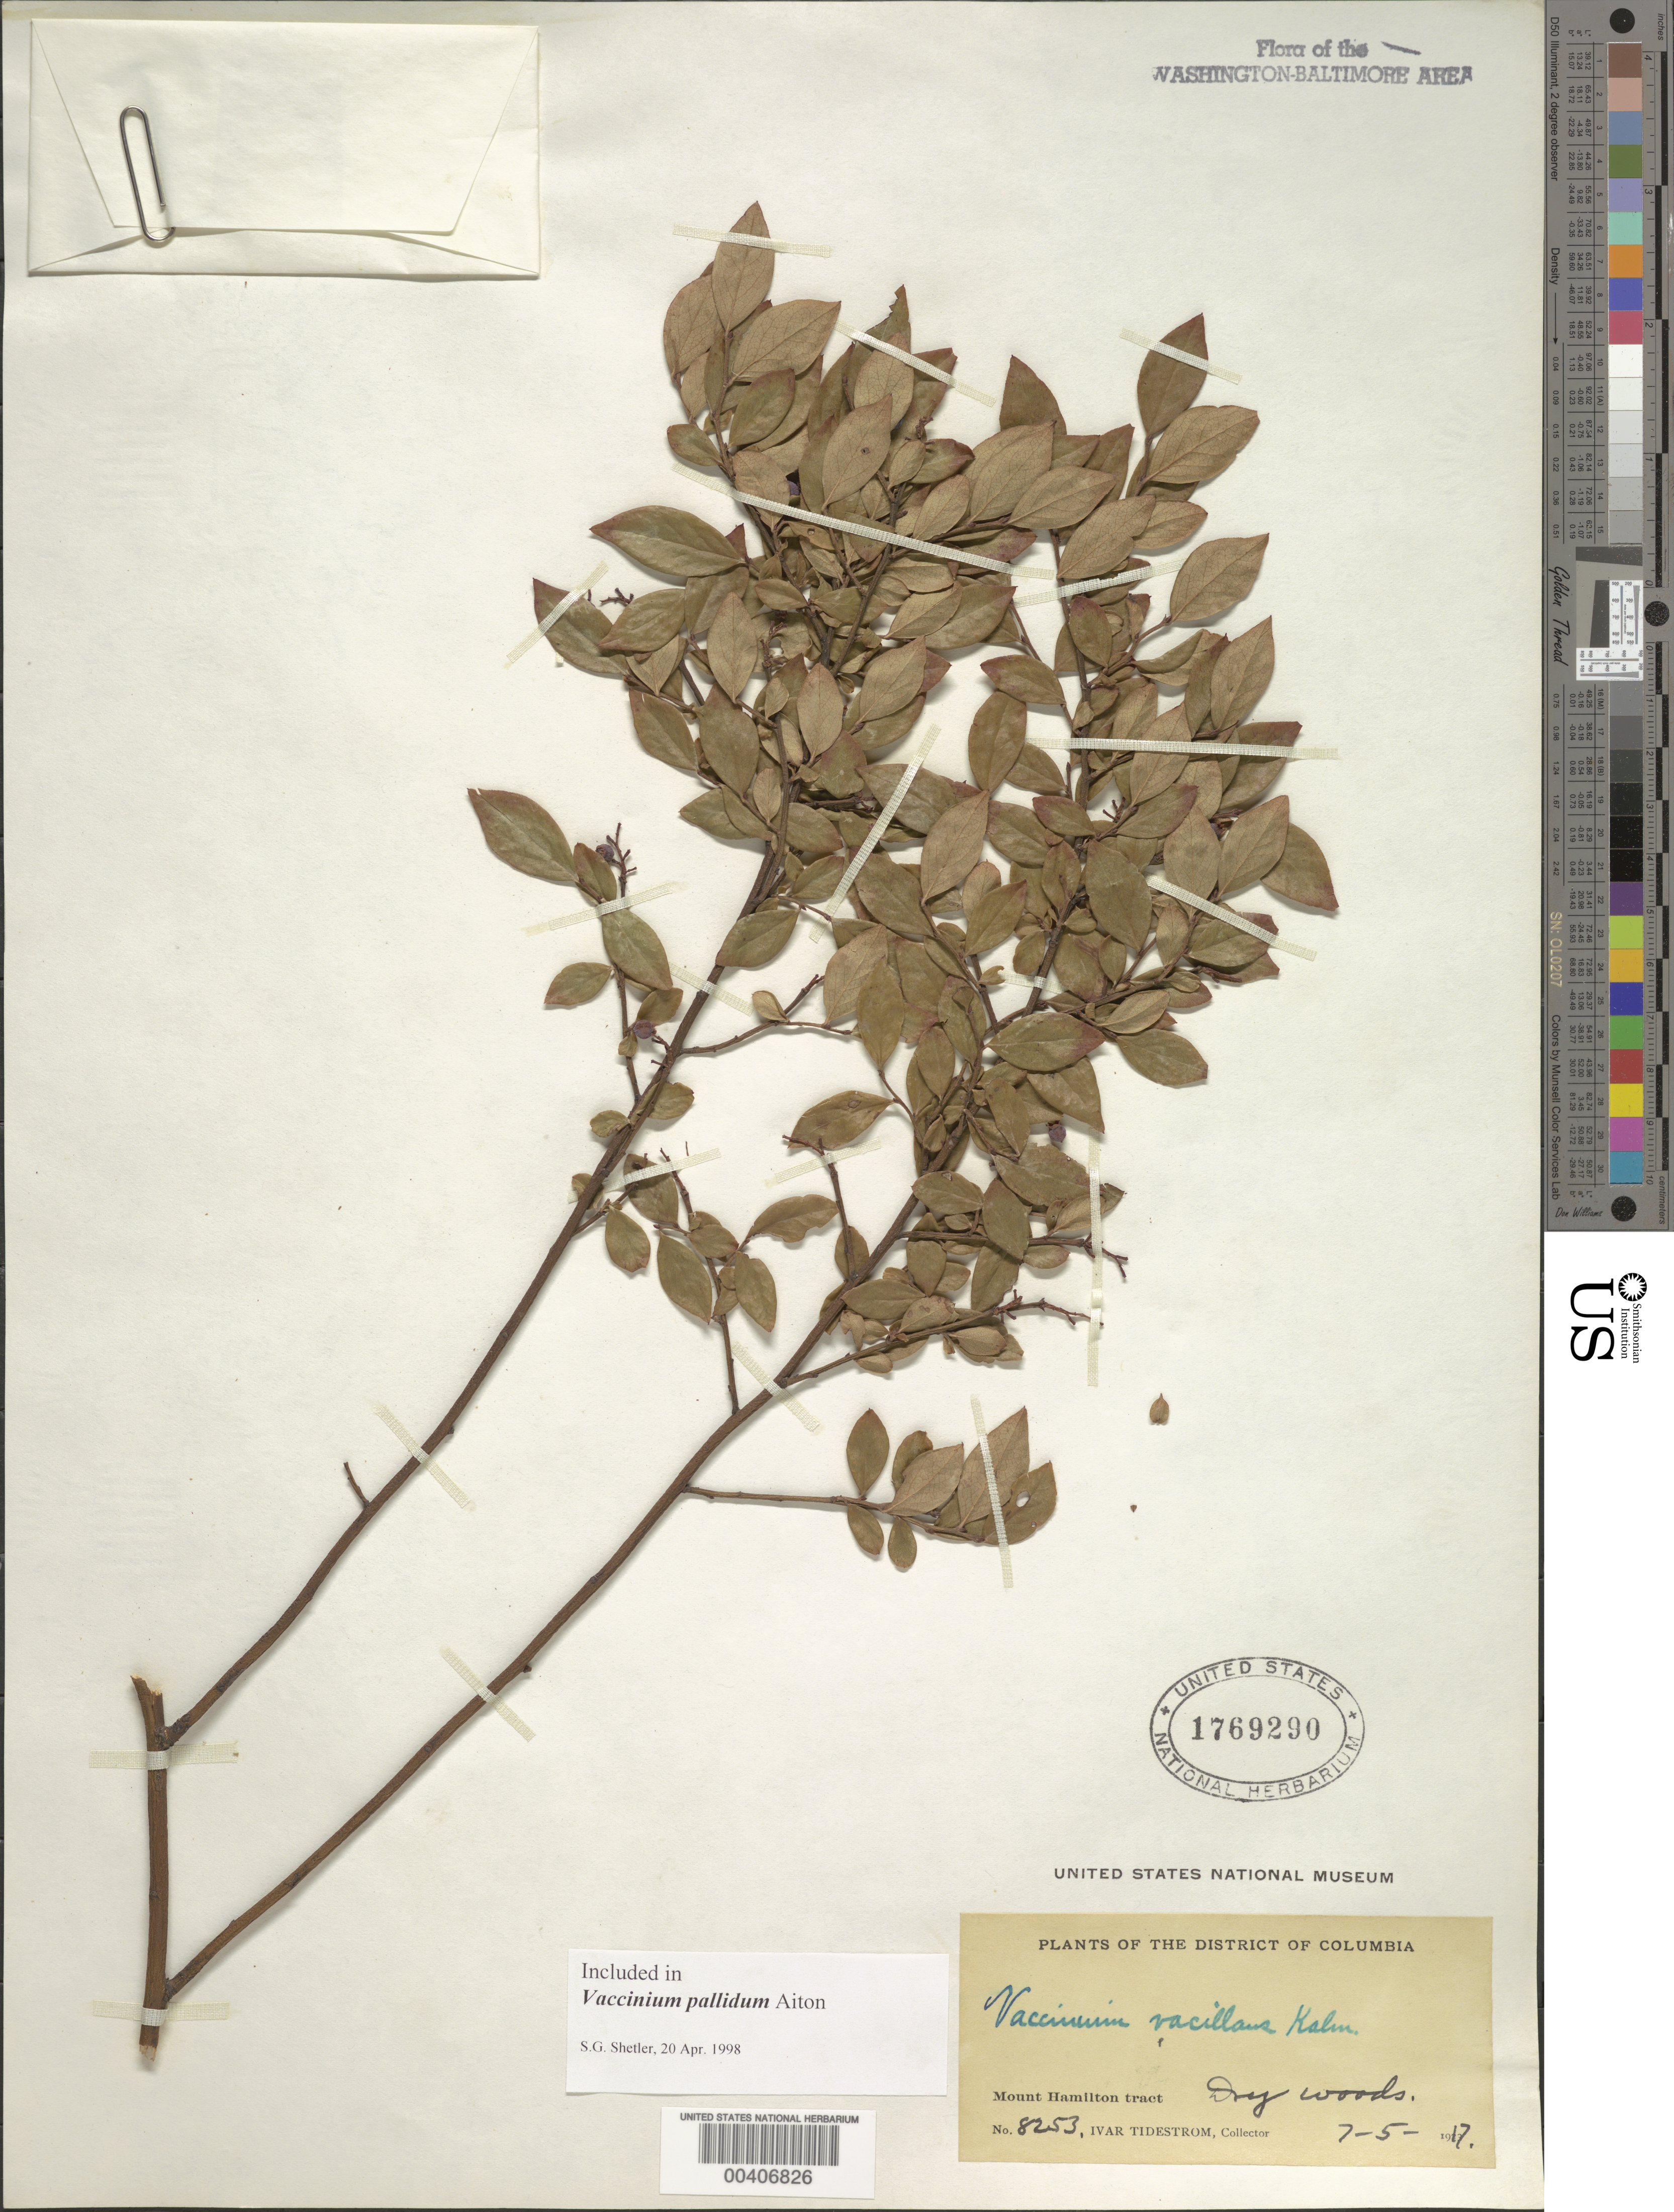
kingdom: Plantae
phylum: Tracheophyta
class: Magnoliopsida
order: Ericales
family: Ericaceae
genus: Vaccinium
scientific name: Vaccinium pallidum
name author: Aiton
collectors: I. F. Tidestrom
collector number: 8253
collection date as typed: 05 Jul 1917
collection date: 1917-07-05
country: United States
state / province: District of Columbia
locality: Mount Hamilton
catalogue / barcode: US 1769290